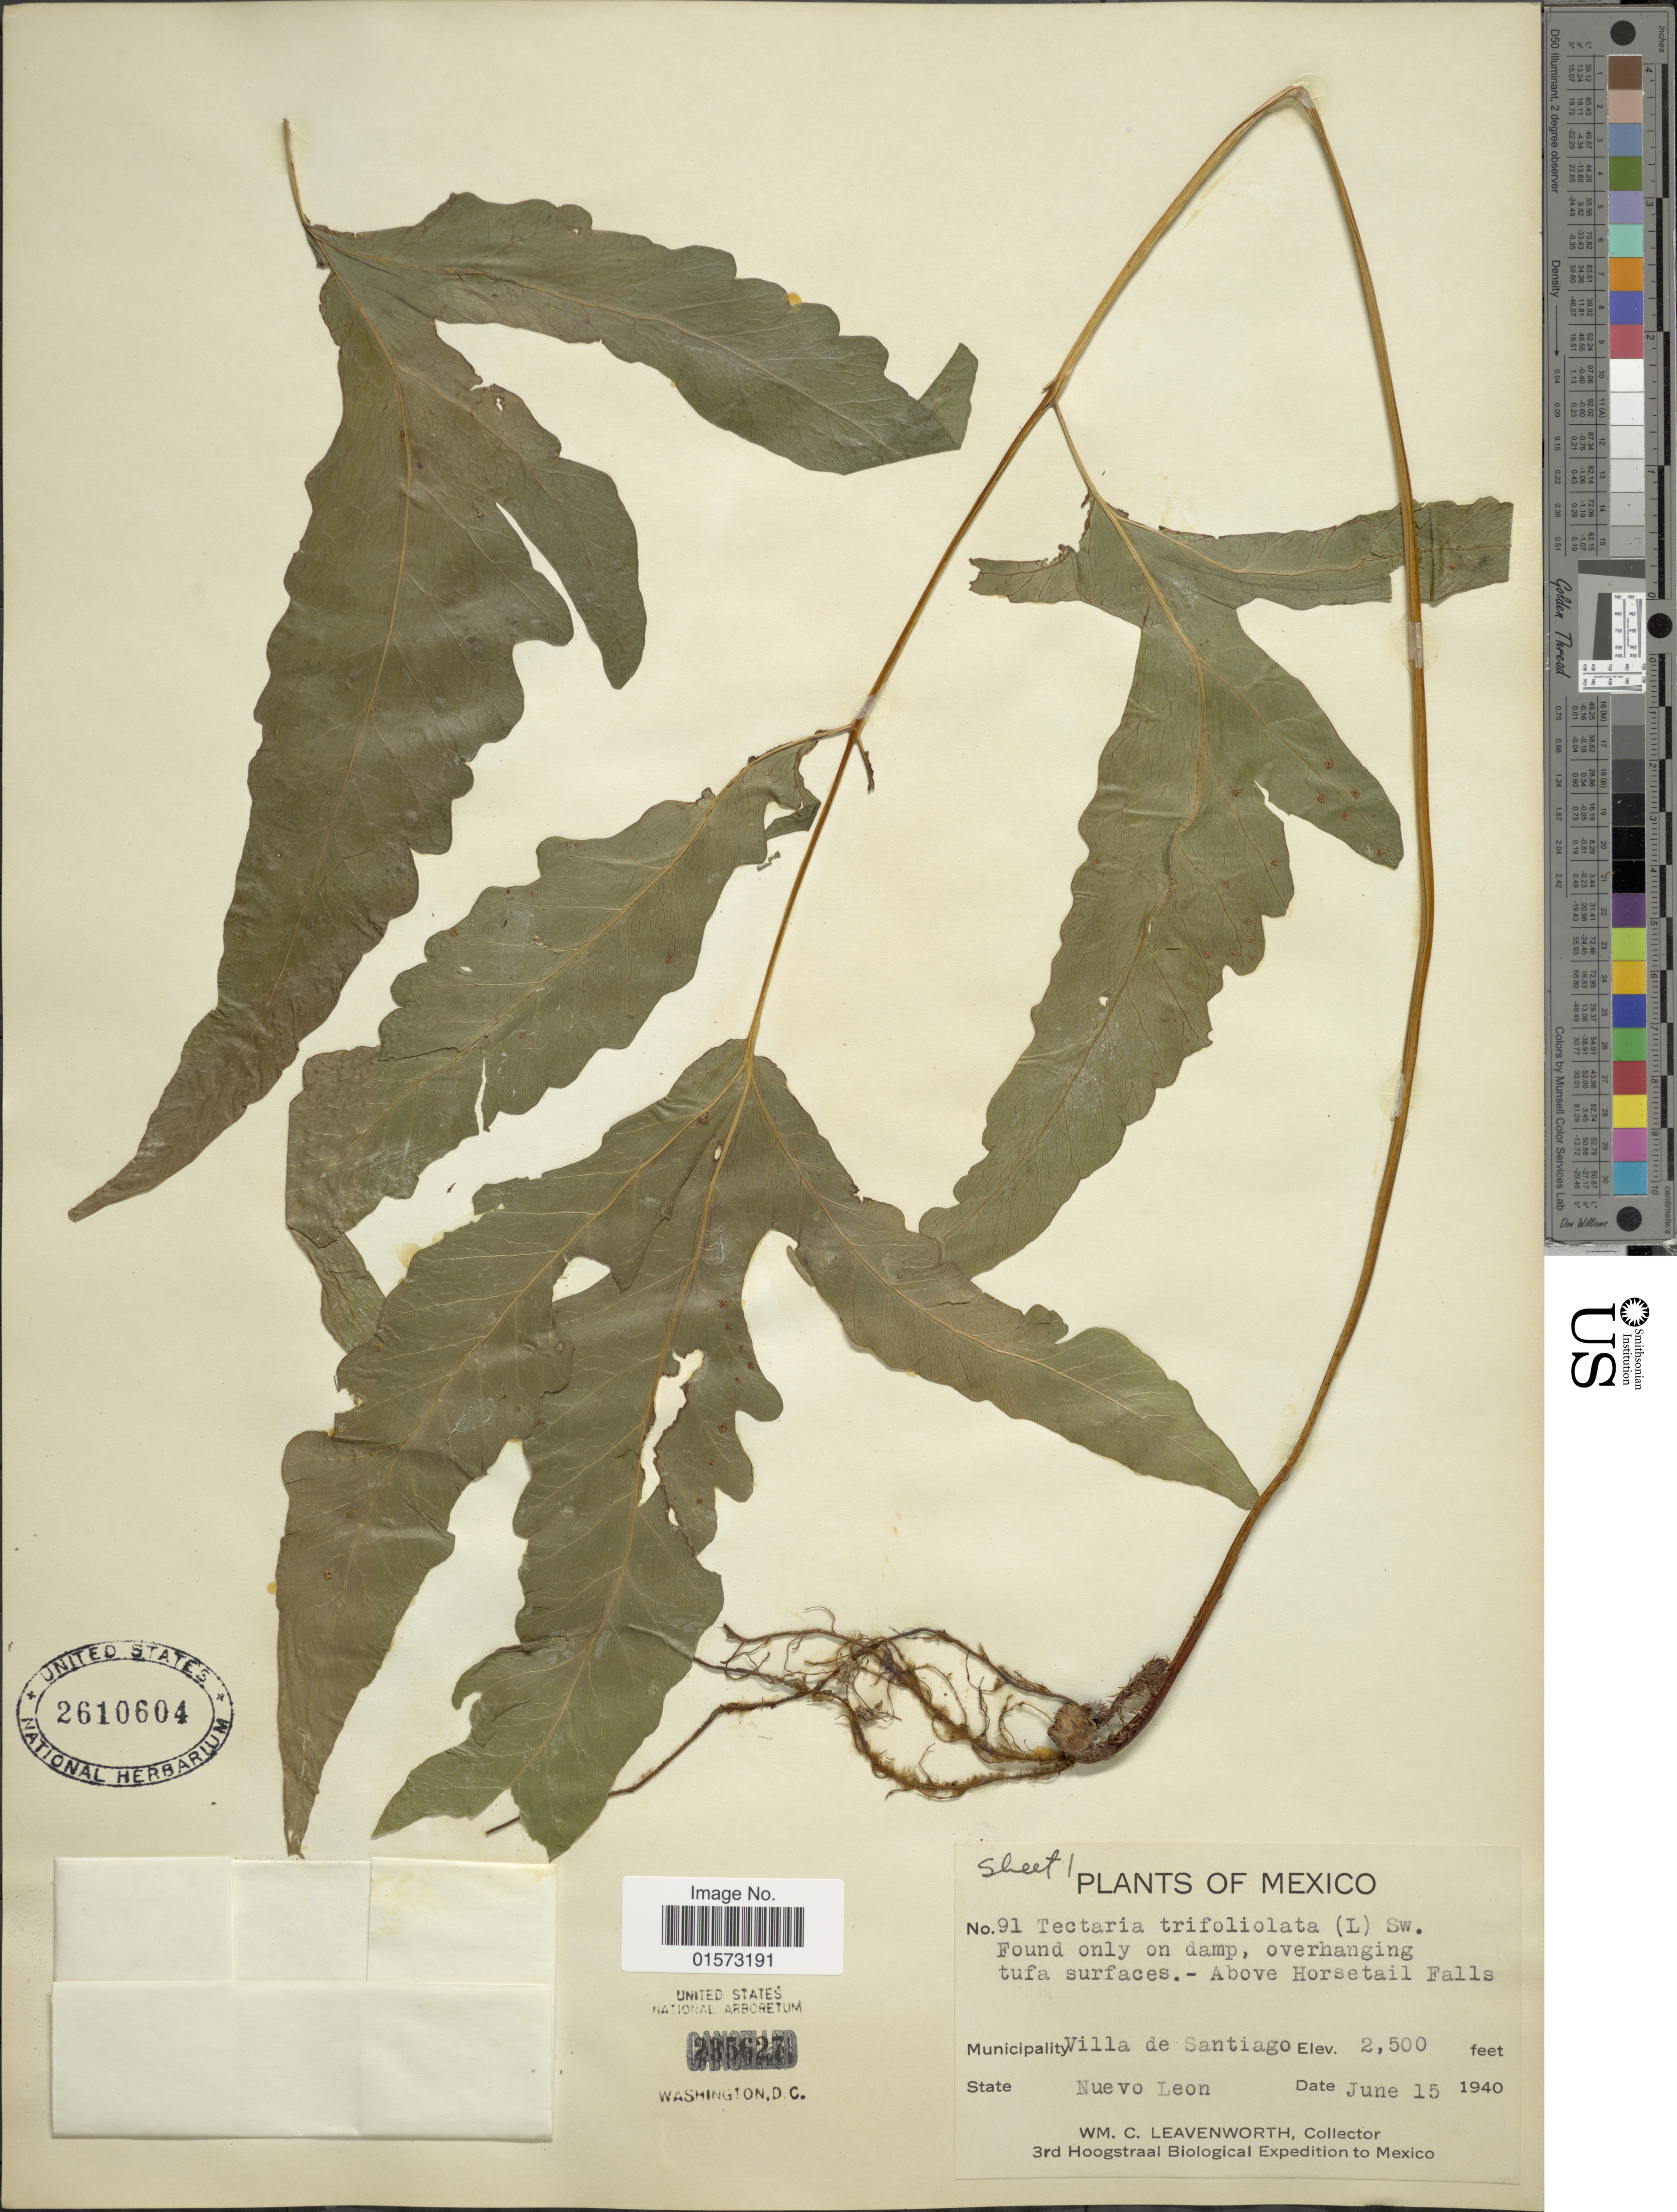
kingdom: Plantae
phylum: Tracheophyta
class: Polypodiopsida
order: Polypodiales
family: Tectariaceae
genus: Tectaria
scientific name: Tectaria heracleifolia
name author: (Willd.) Underw.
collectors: W. C. Leavenworth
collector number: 91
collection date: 1940-06-15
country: Mexico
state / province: Nuevo León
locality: Villa de Santiag, above Horsetall Falls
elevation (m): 762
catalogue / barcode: US 2610604